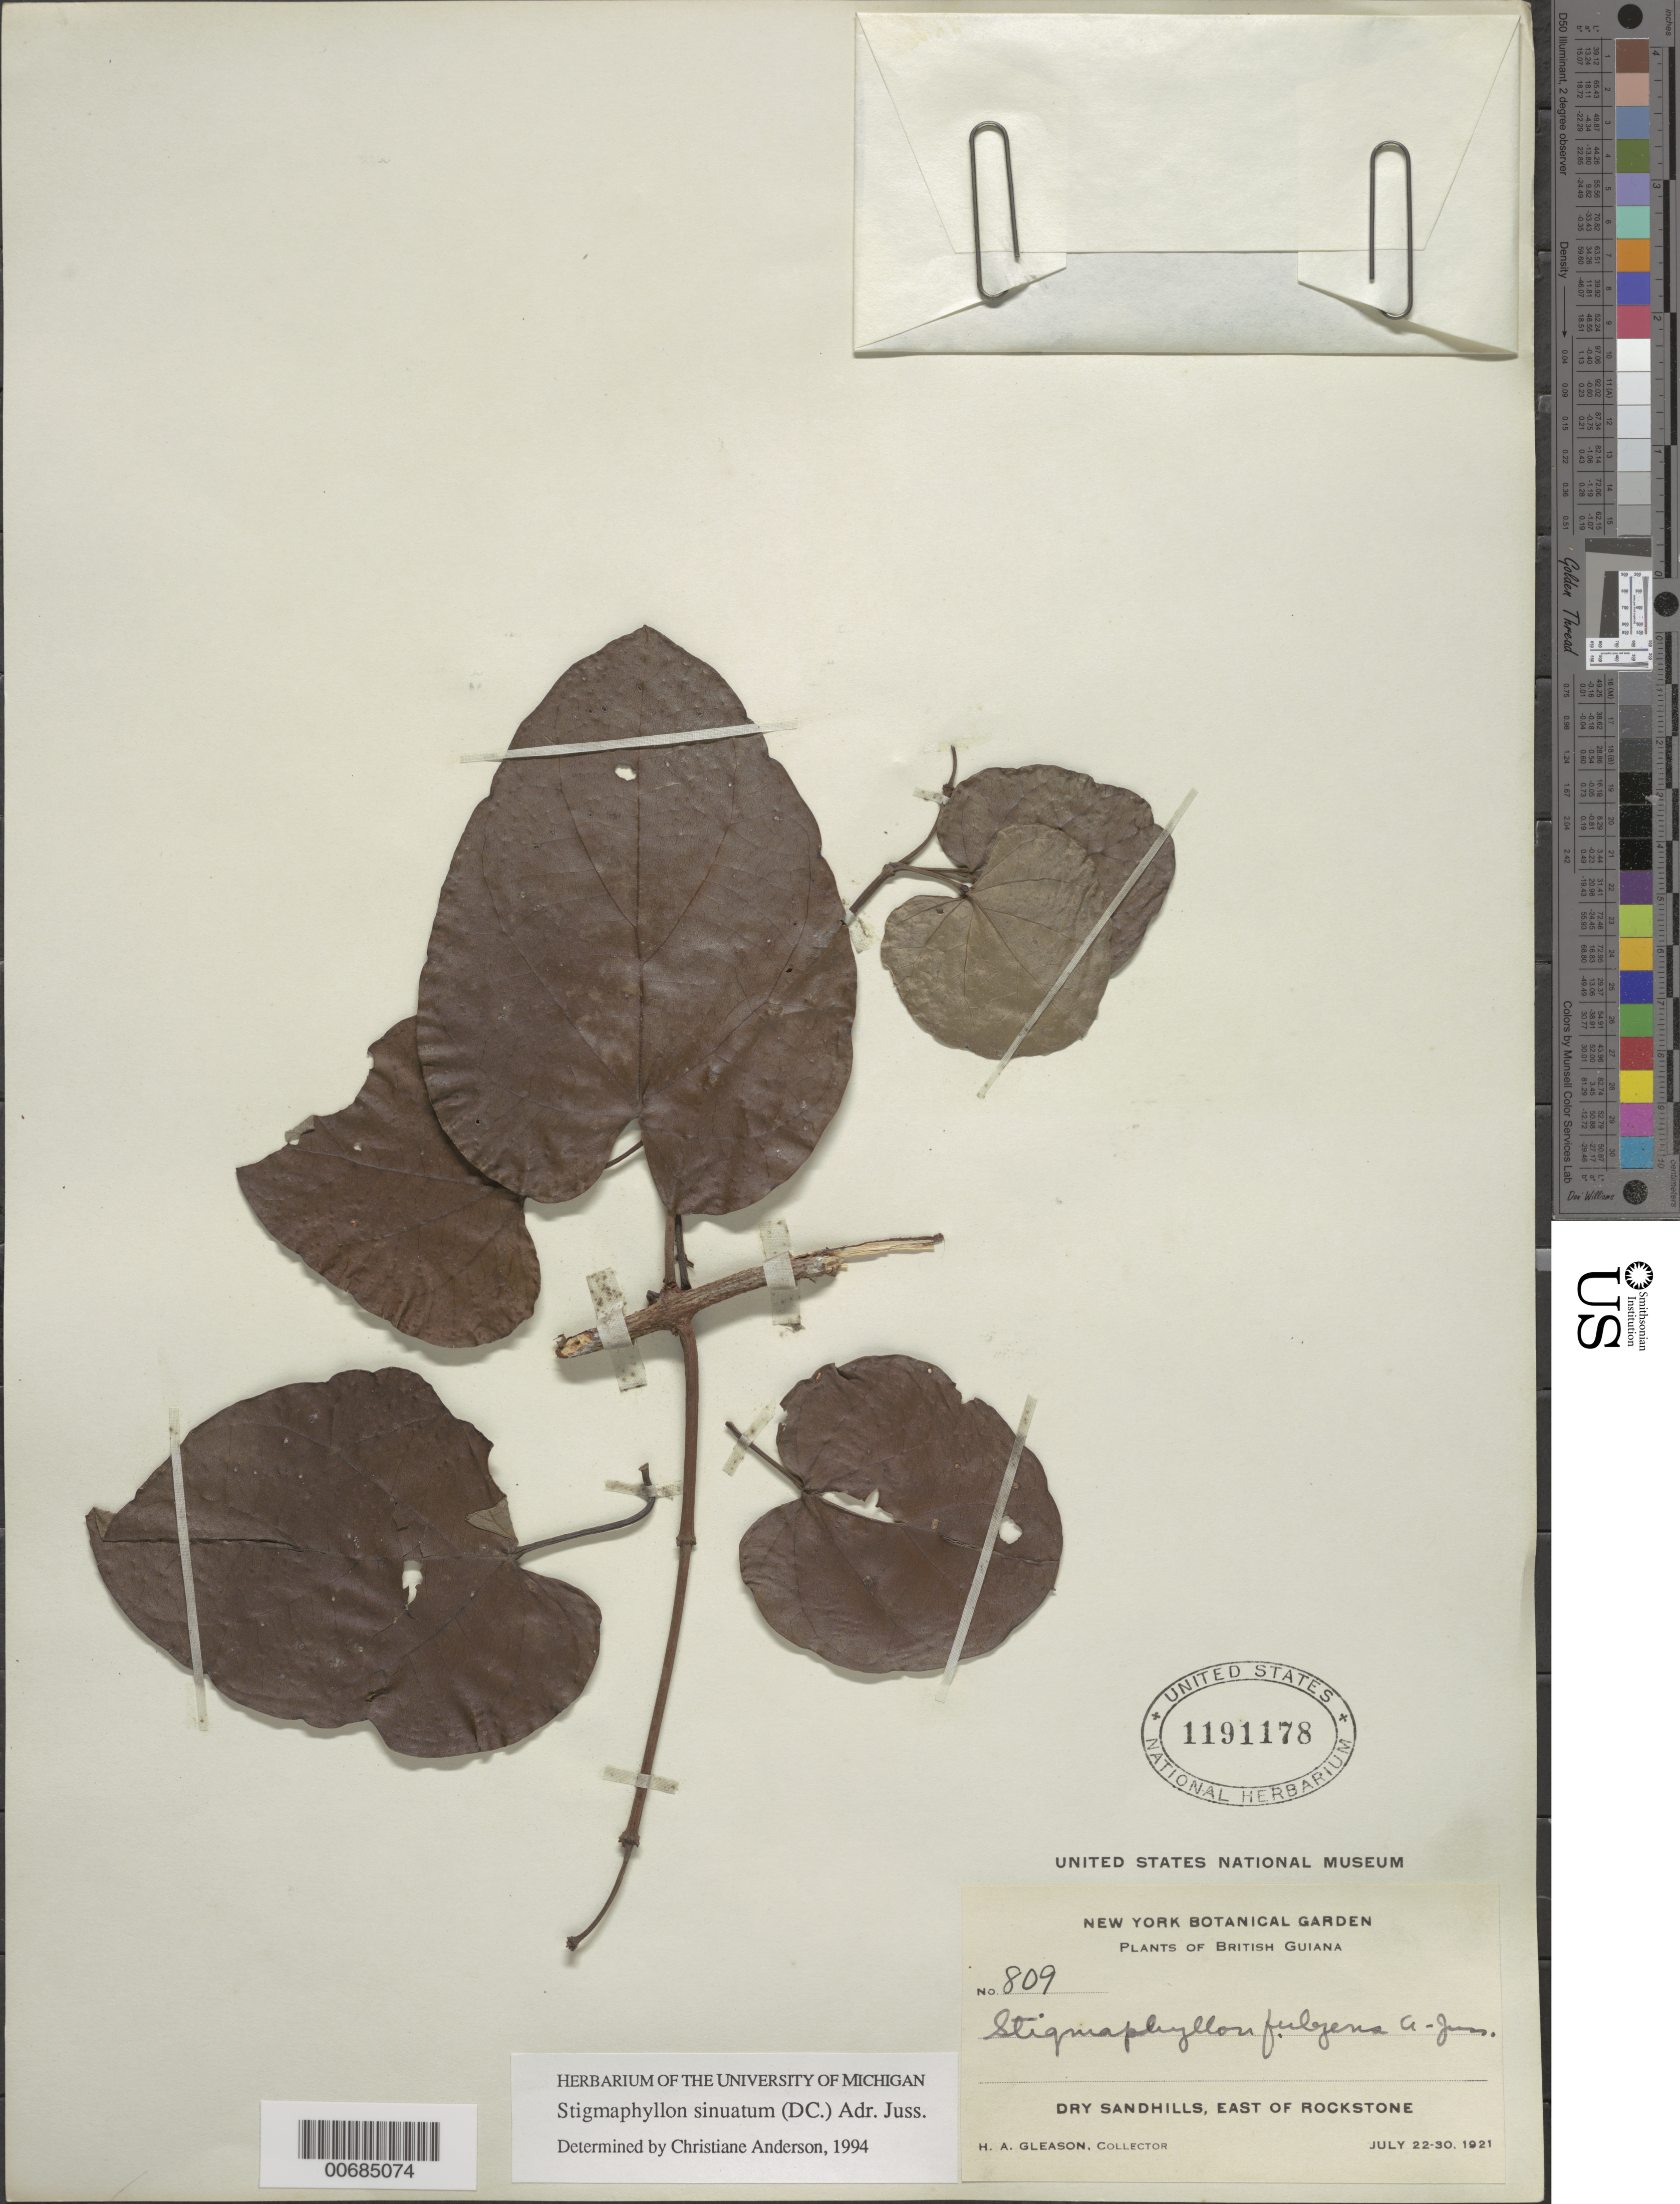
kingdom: Plantae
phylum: Tracheophyta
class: Magnoliopsida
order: Malpighiales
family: Malpighiaceae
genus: Stigmaphyllon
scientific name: Stigmaphyllon sinuatum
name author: (DC.) A. Juss.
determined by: Anderson, C.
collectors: H. A. Gleason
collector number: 809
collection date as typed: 22-Jul-21 to 30-Jul-21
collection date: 1921-07-22/1921-07-30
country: Guyana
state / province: U. Demerara-Berbice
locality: Rockstone, E of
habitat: Dry sandhills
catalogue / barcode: US 1191178